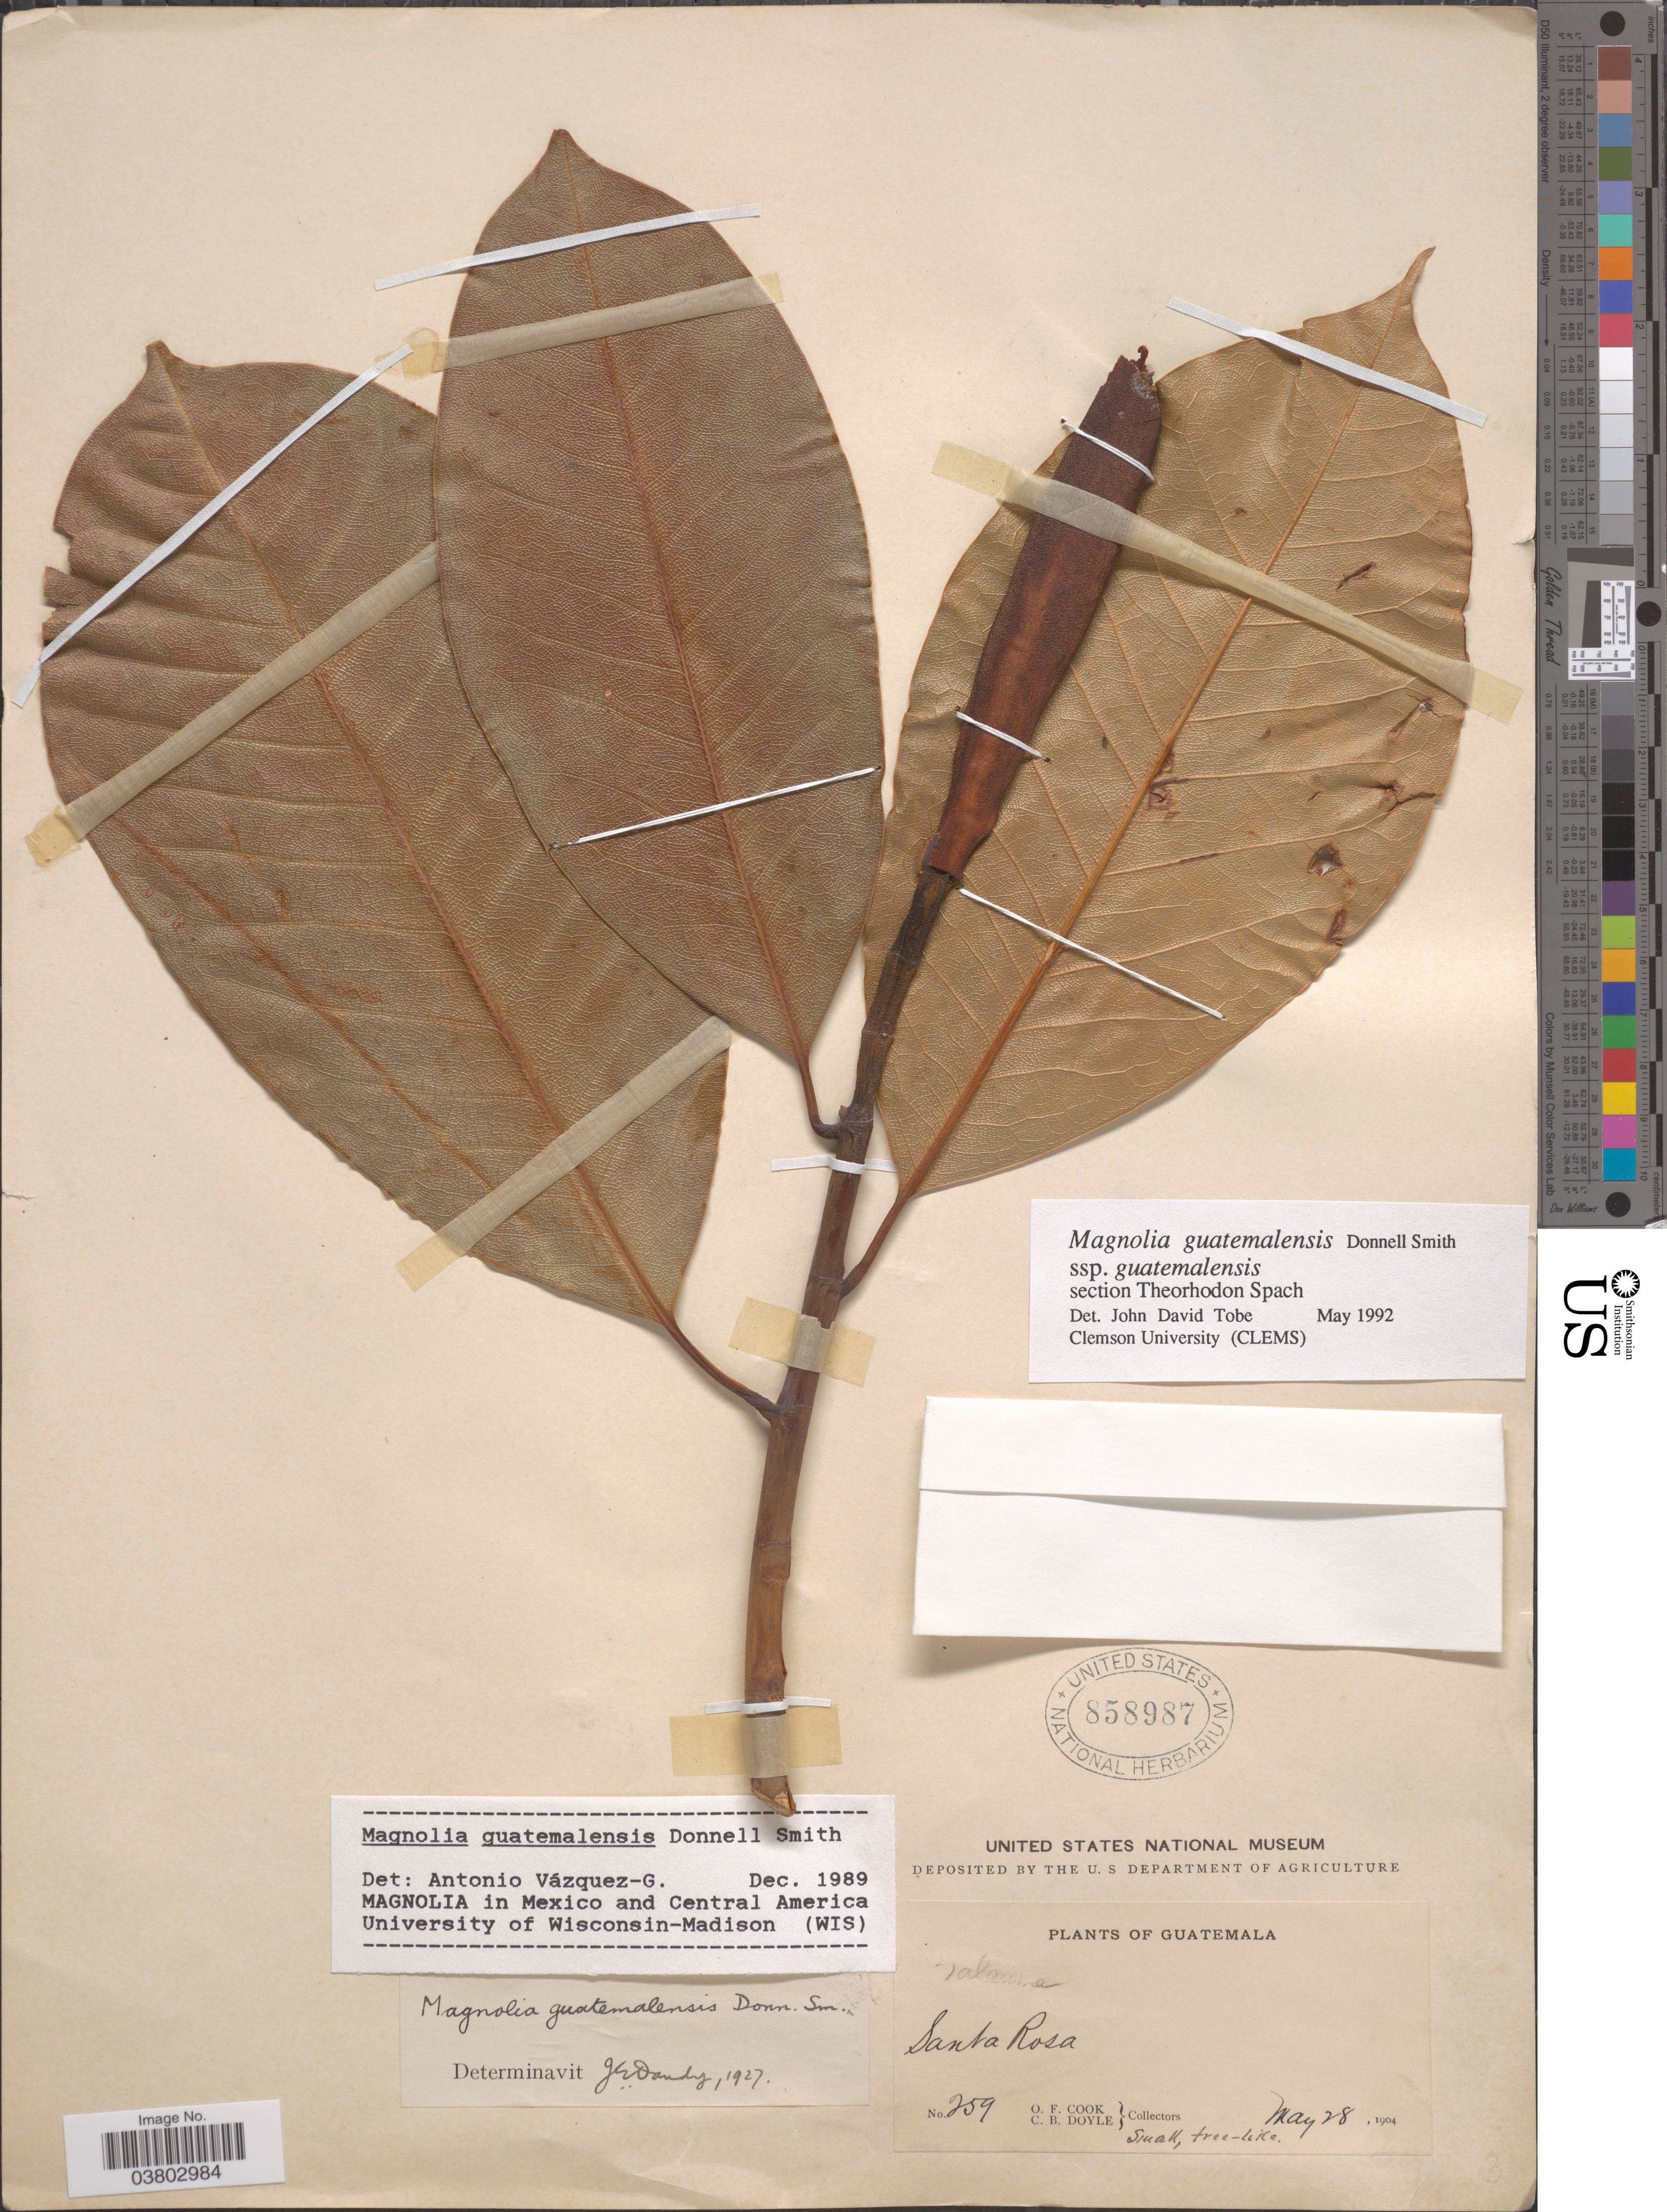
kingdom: Plantae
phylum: Tracheophyta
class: Magnoliopsida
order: Magnoliales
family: Magnoliaceae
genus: Magnolia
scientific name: Magnolia guatemalensis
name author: Donn. Sm.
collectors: O. F. Cook & C. Doyle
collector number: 259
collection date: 1904-05-28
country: Guatemala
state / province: Santa Rosa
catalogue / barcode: US 858987